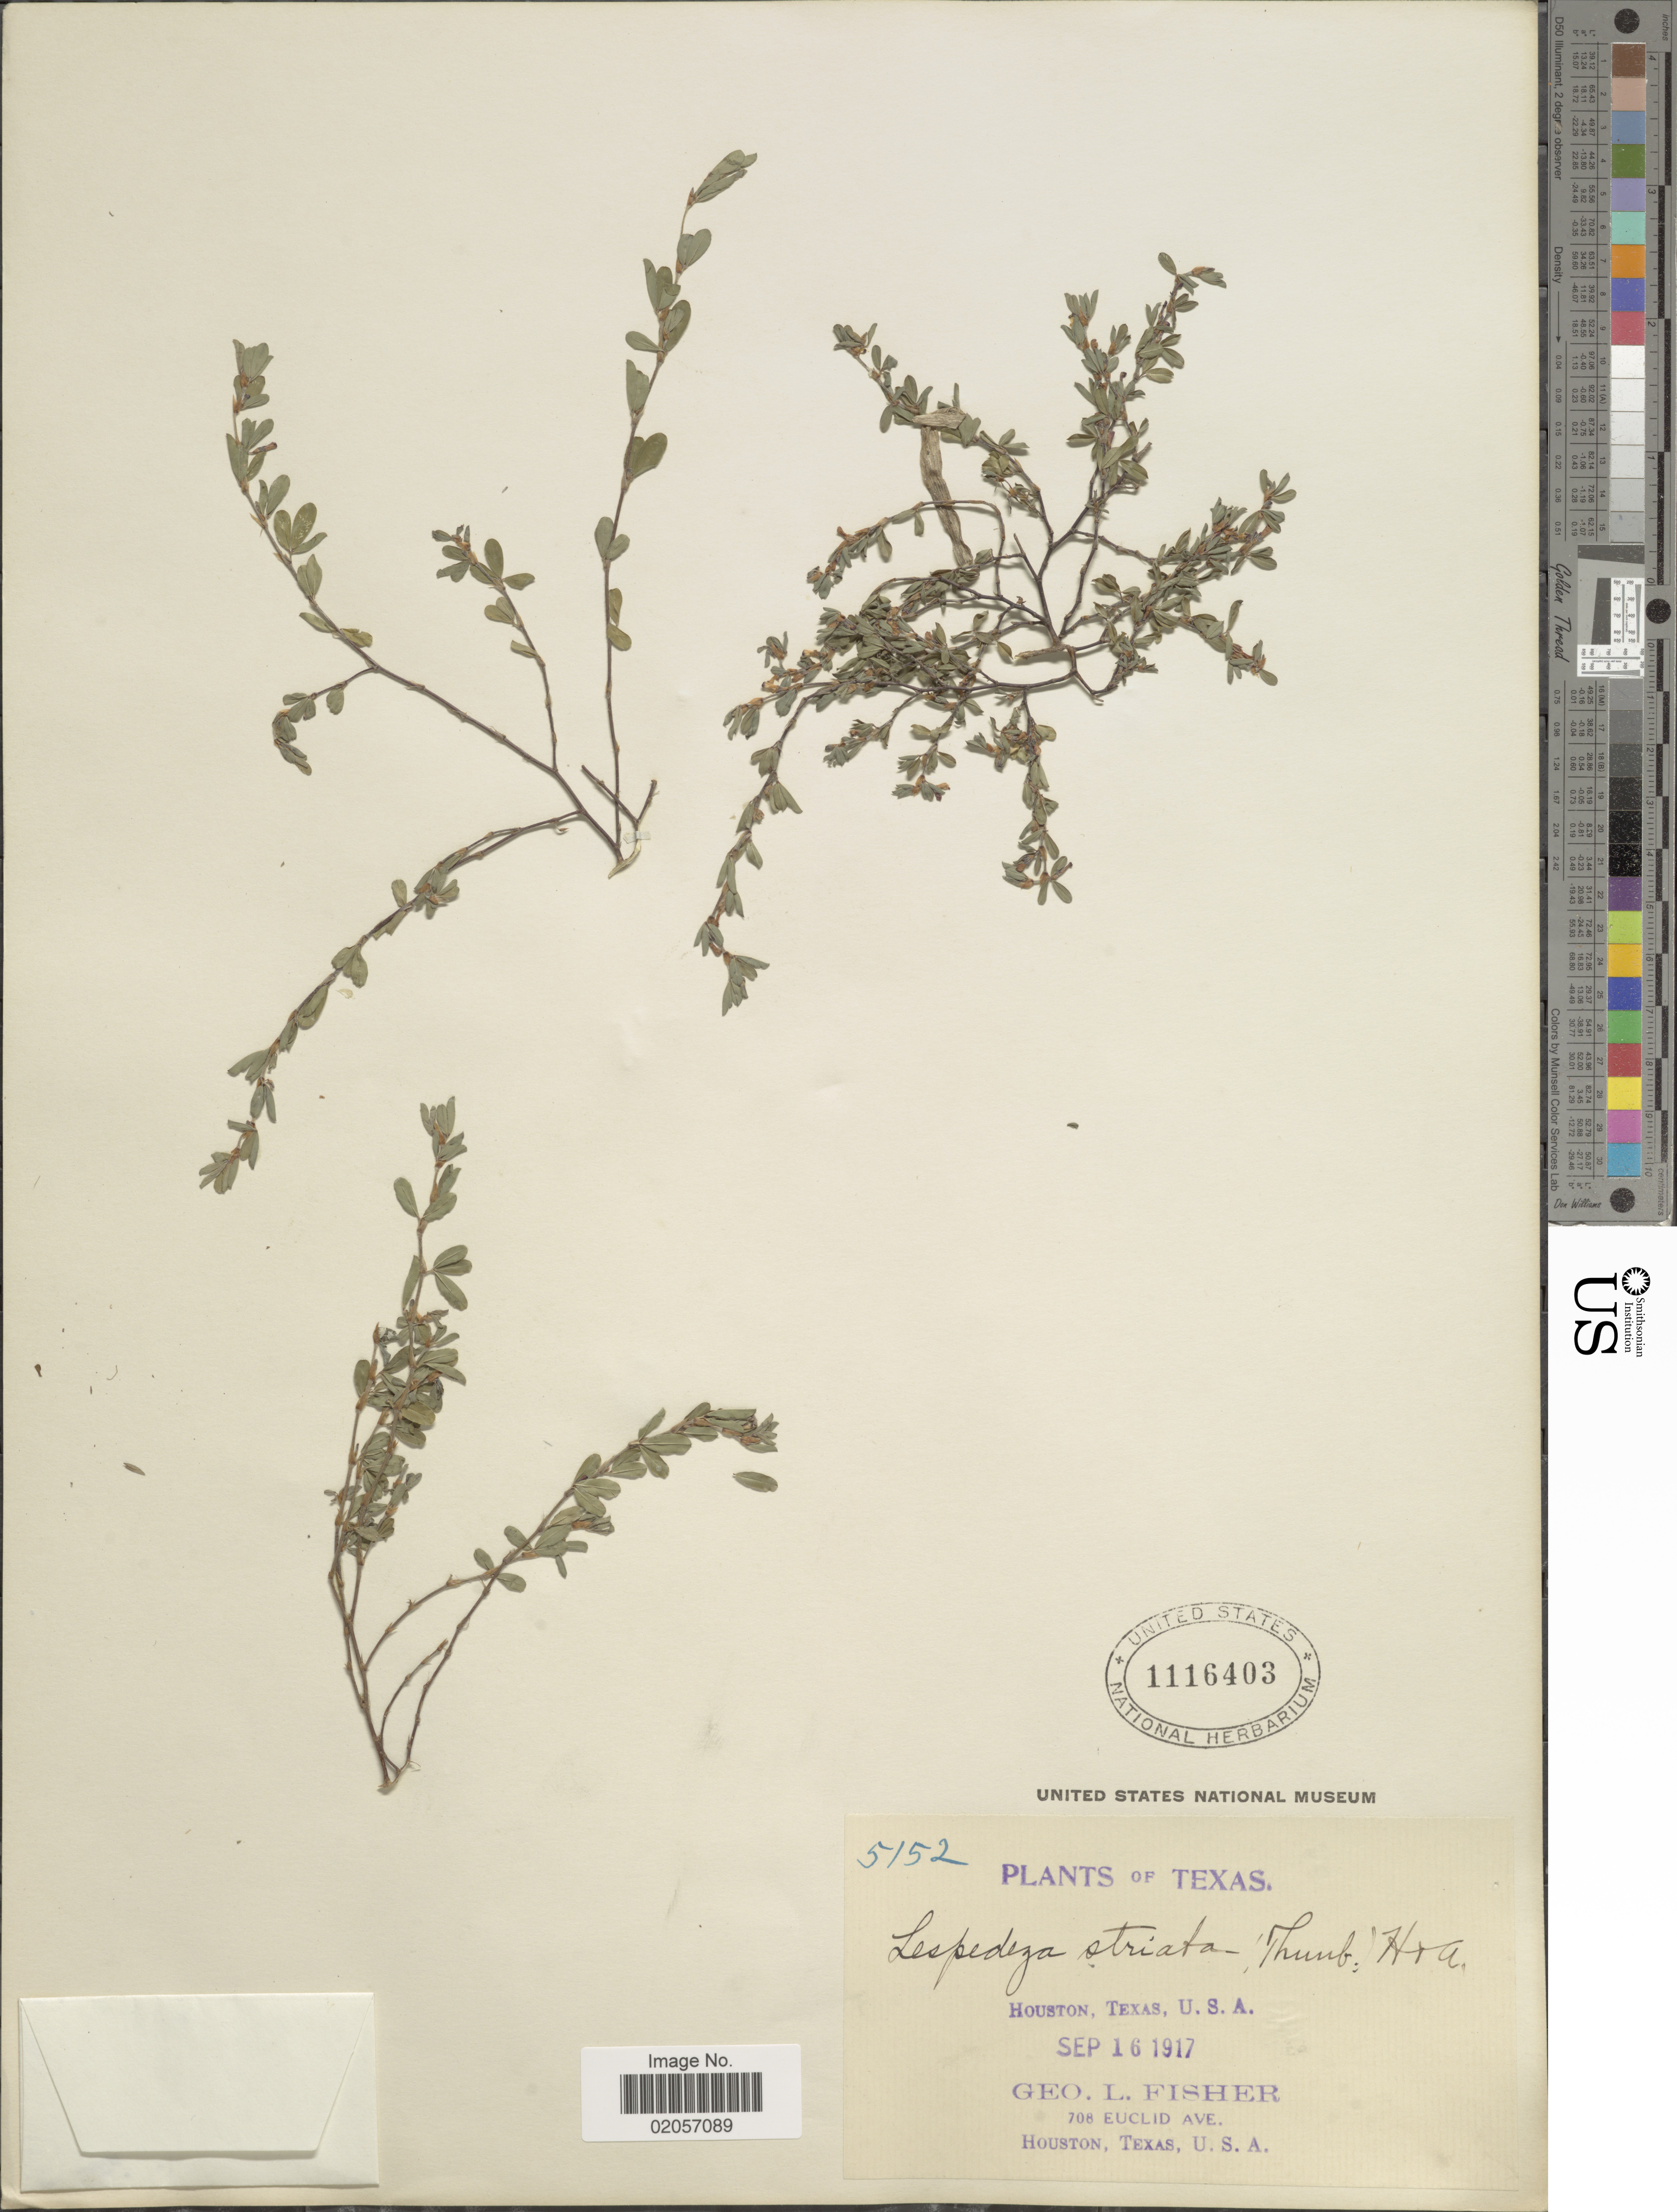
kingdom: Plantae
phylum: Tracheophyta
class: Magnoliopsida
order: Fabales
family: Fabaceae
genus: Kummerowia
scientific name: Kummerowia striata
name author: (Thunb.) Schindl.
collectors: G. L. Fisher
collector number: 5152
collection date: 1917-09-16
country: United States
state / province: Texas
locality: Houston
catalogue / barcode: US 1116403